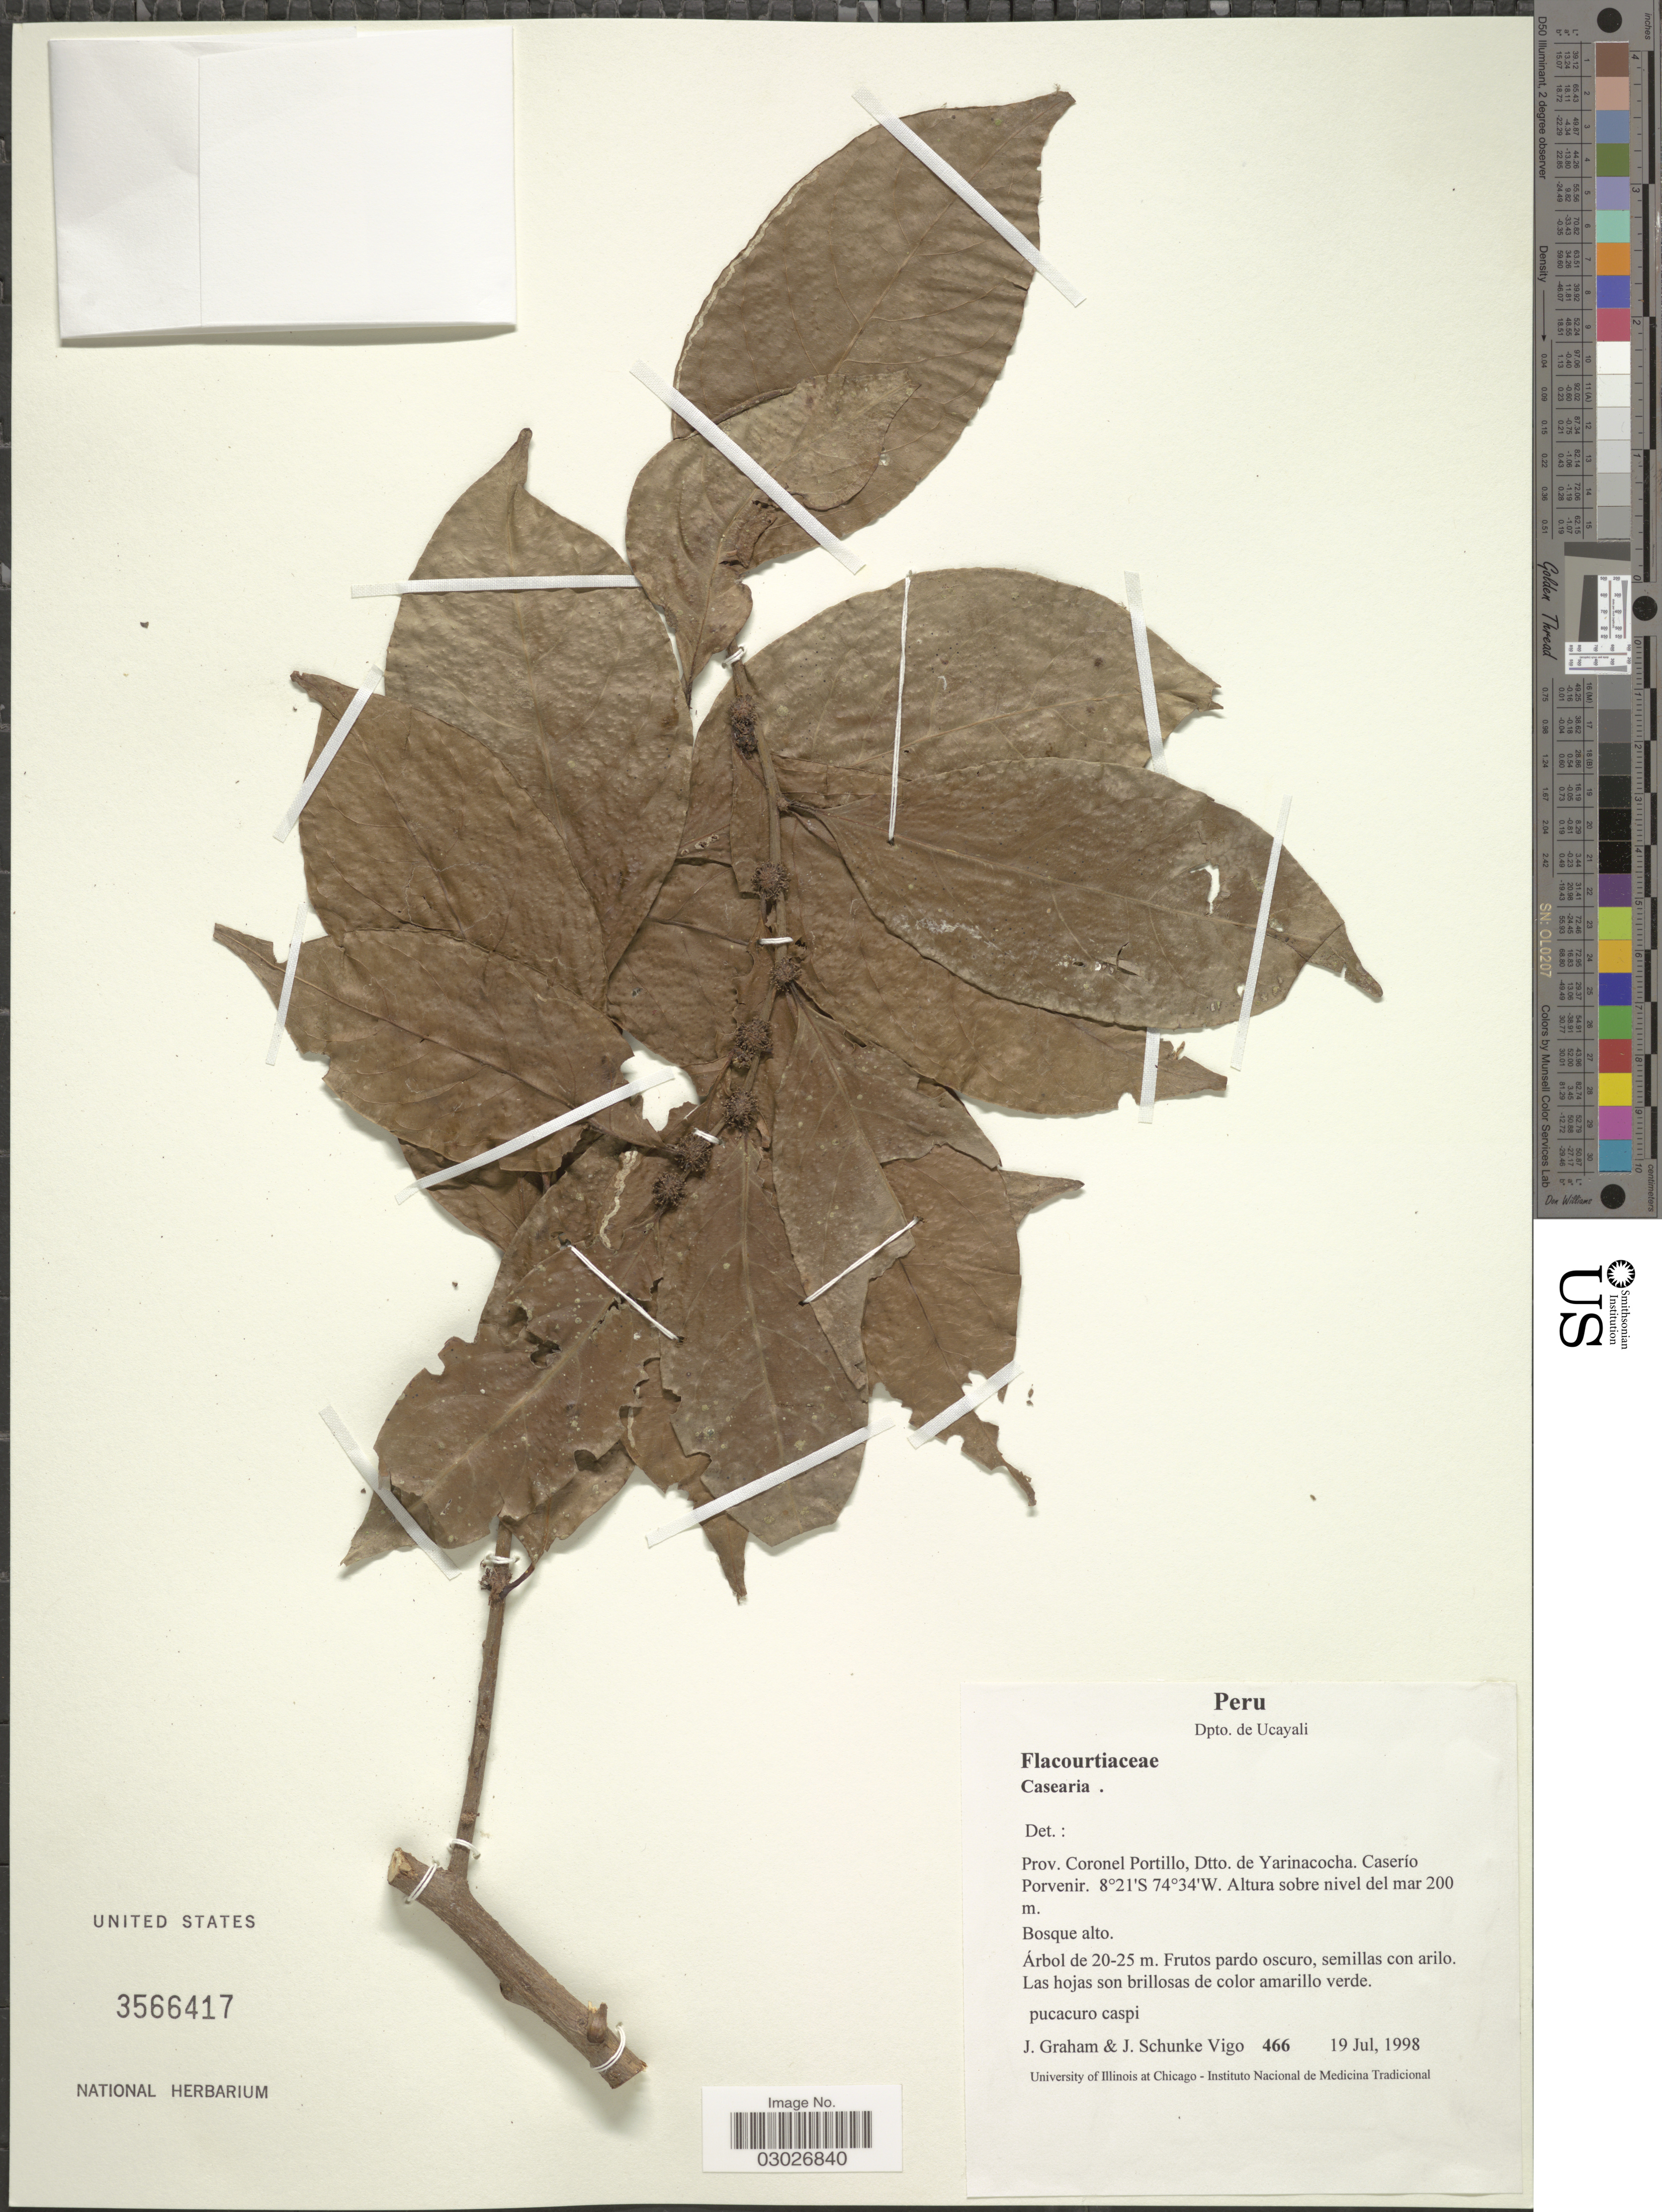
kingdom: Plantae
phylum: Tracheophyta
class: Magnoliopsida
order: Malpighiales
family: Salicaceae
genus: Casearia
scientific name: Casearia sp.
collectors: J. Graham & J. Schunke Vigo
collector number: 466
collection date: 1998-07-19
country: Peru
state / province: Ucayali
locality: Dpto. de Ucayali. Prov. Coronel Portillo, Dtto. de Yarinacocha. Caserío Porvenir.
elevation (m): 200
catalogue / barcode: US 3566417